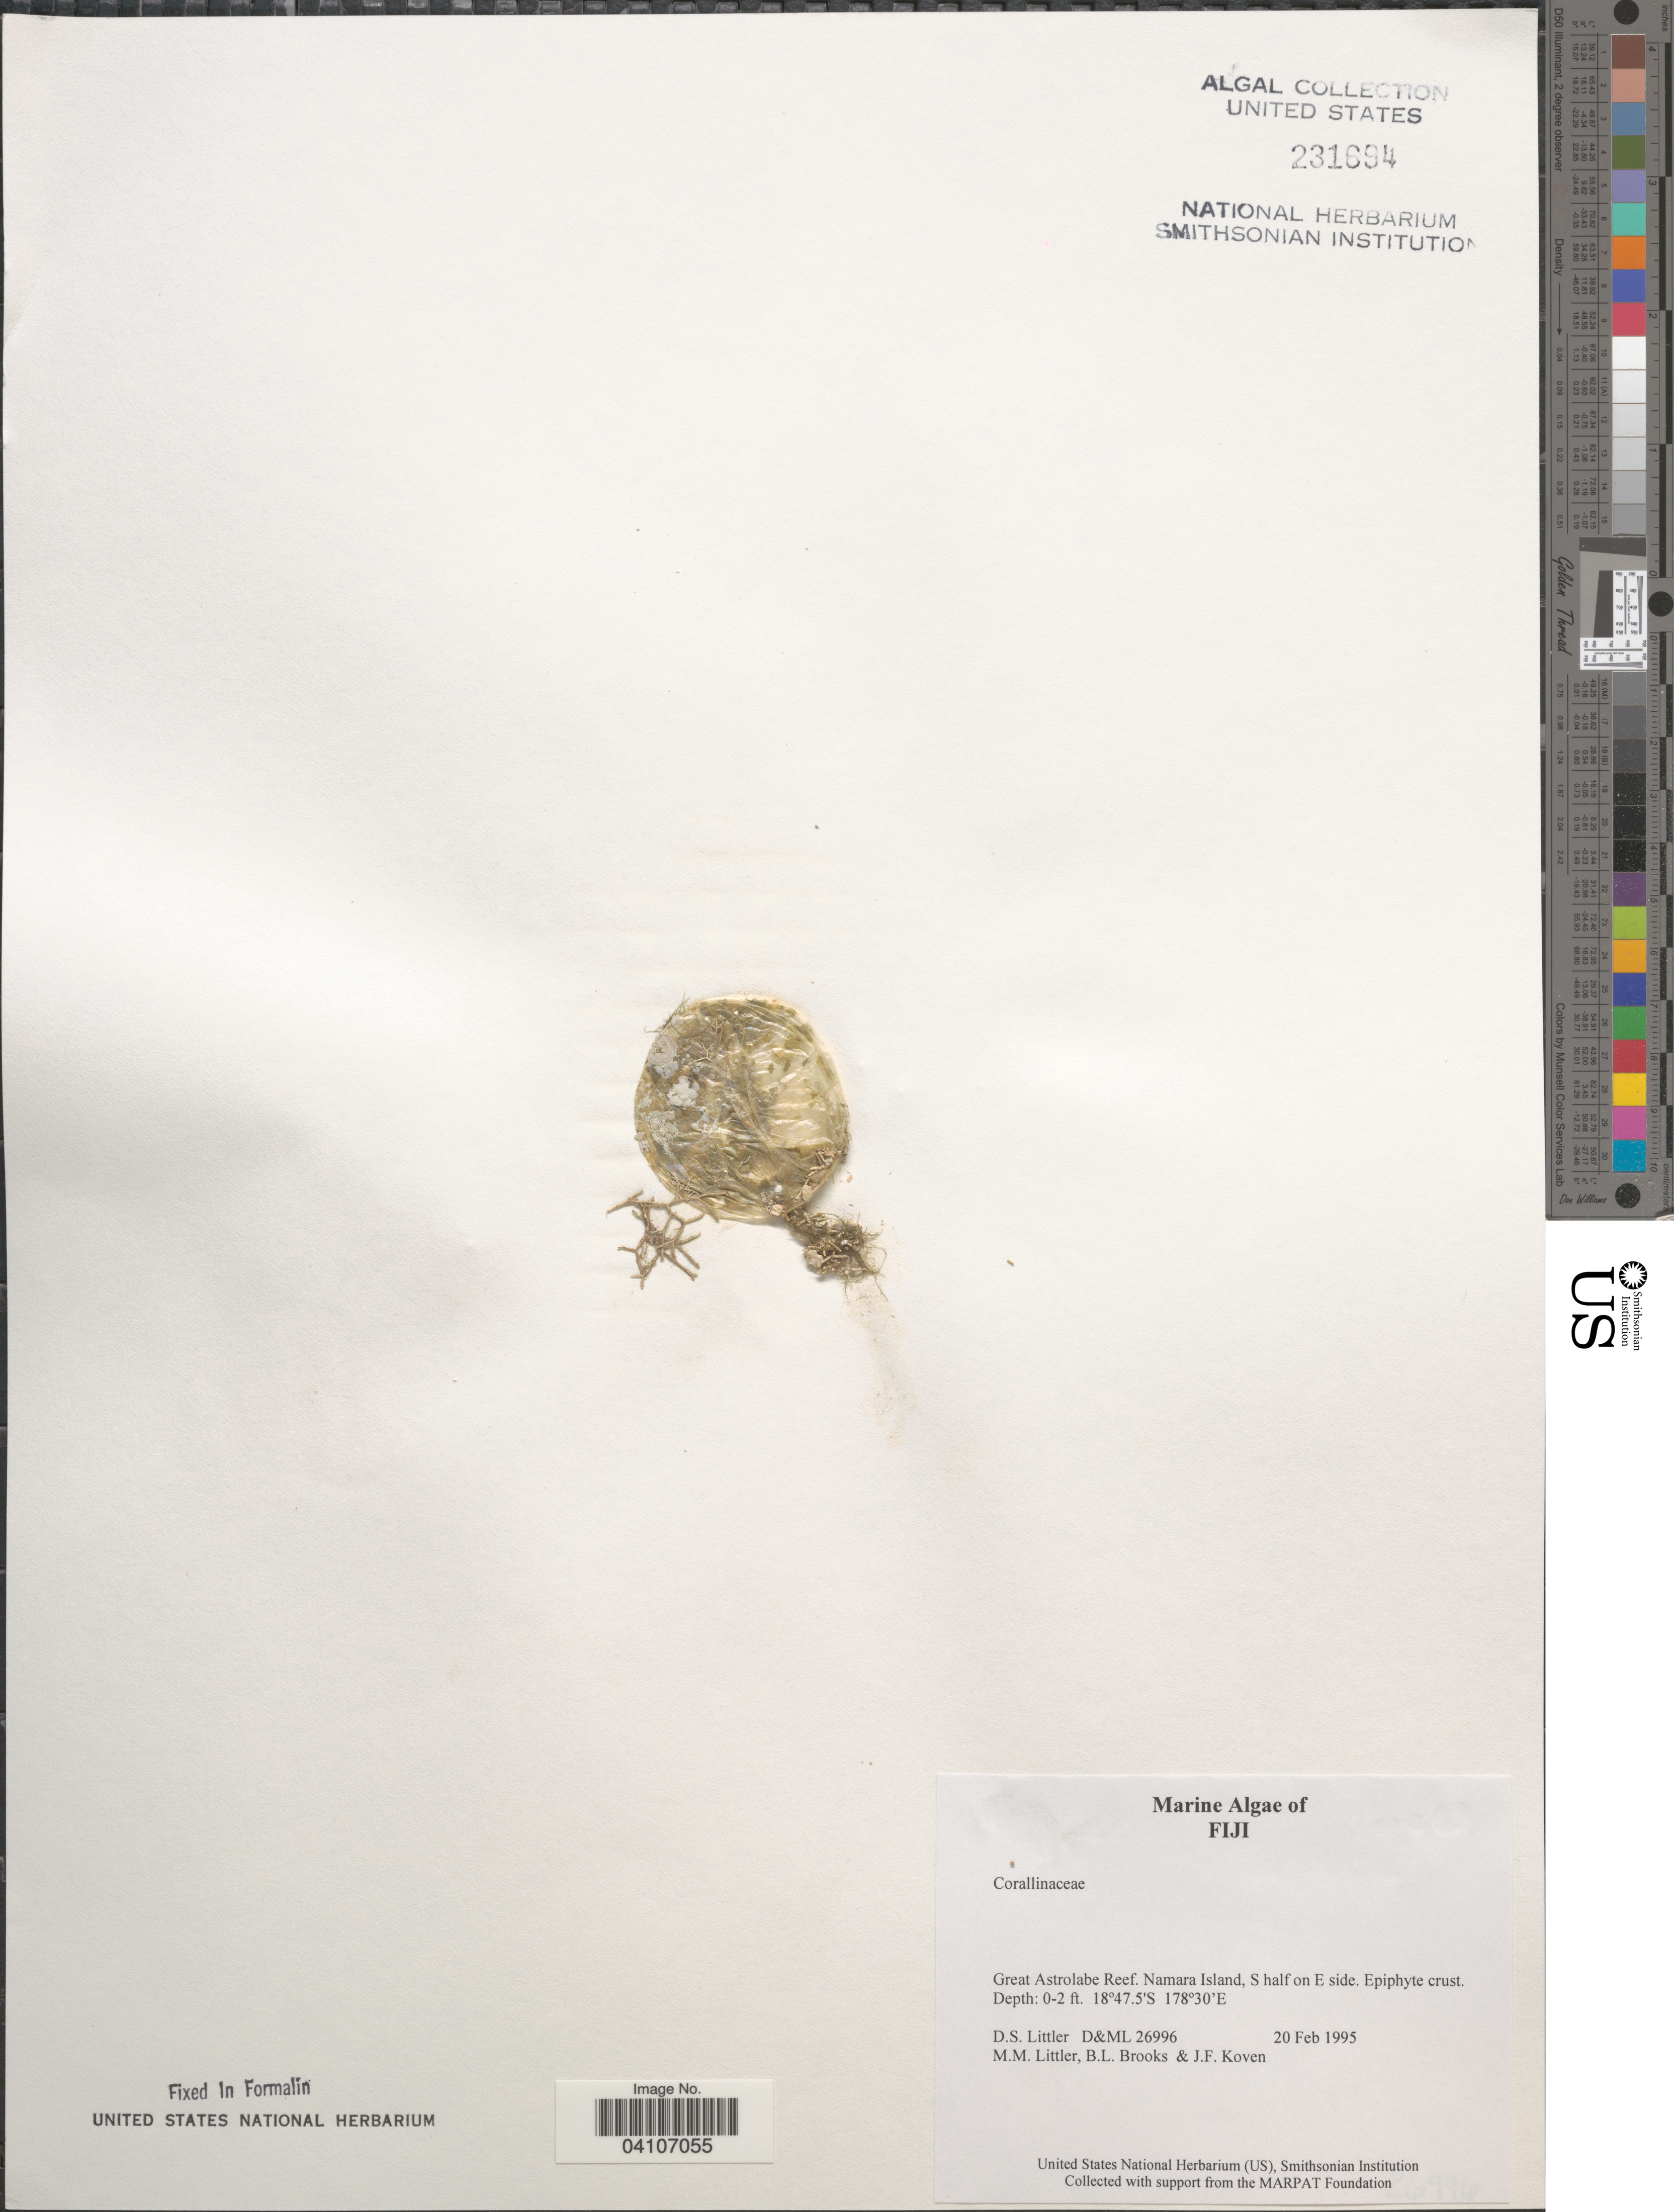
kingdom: Plantae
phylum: Rhodophyta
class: Florideophyceae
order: Corallinales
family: Corallinaceae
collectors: D. S. Littler, B. Brooks & J. Koven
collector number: D&ML26996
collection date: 1995-02-20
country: Fiji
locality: Great Astrolabe Reef. Namara Island, S half on E side.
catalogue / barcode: US 231694